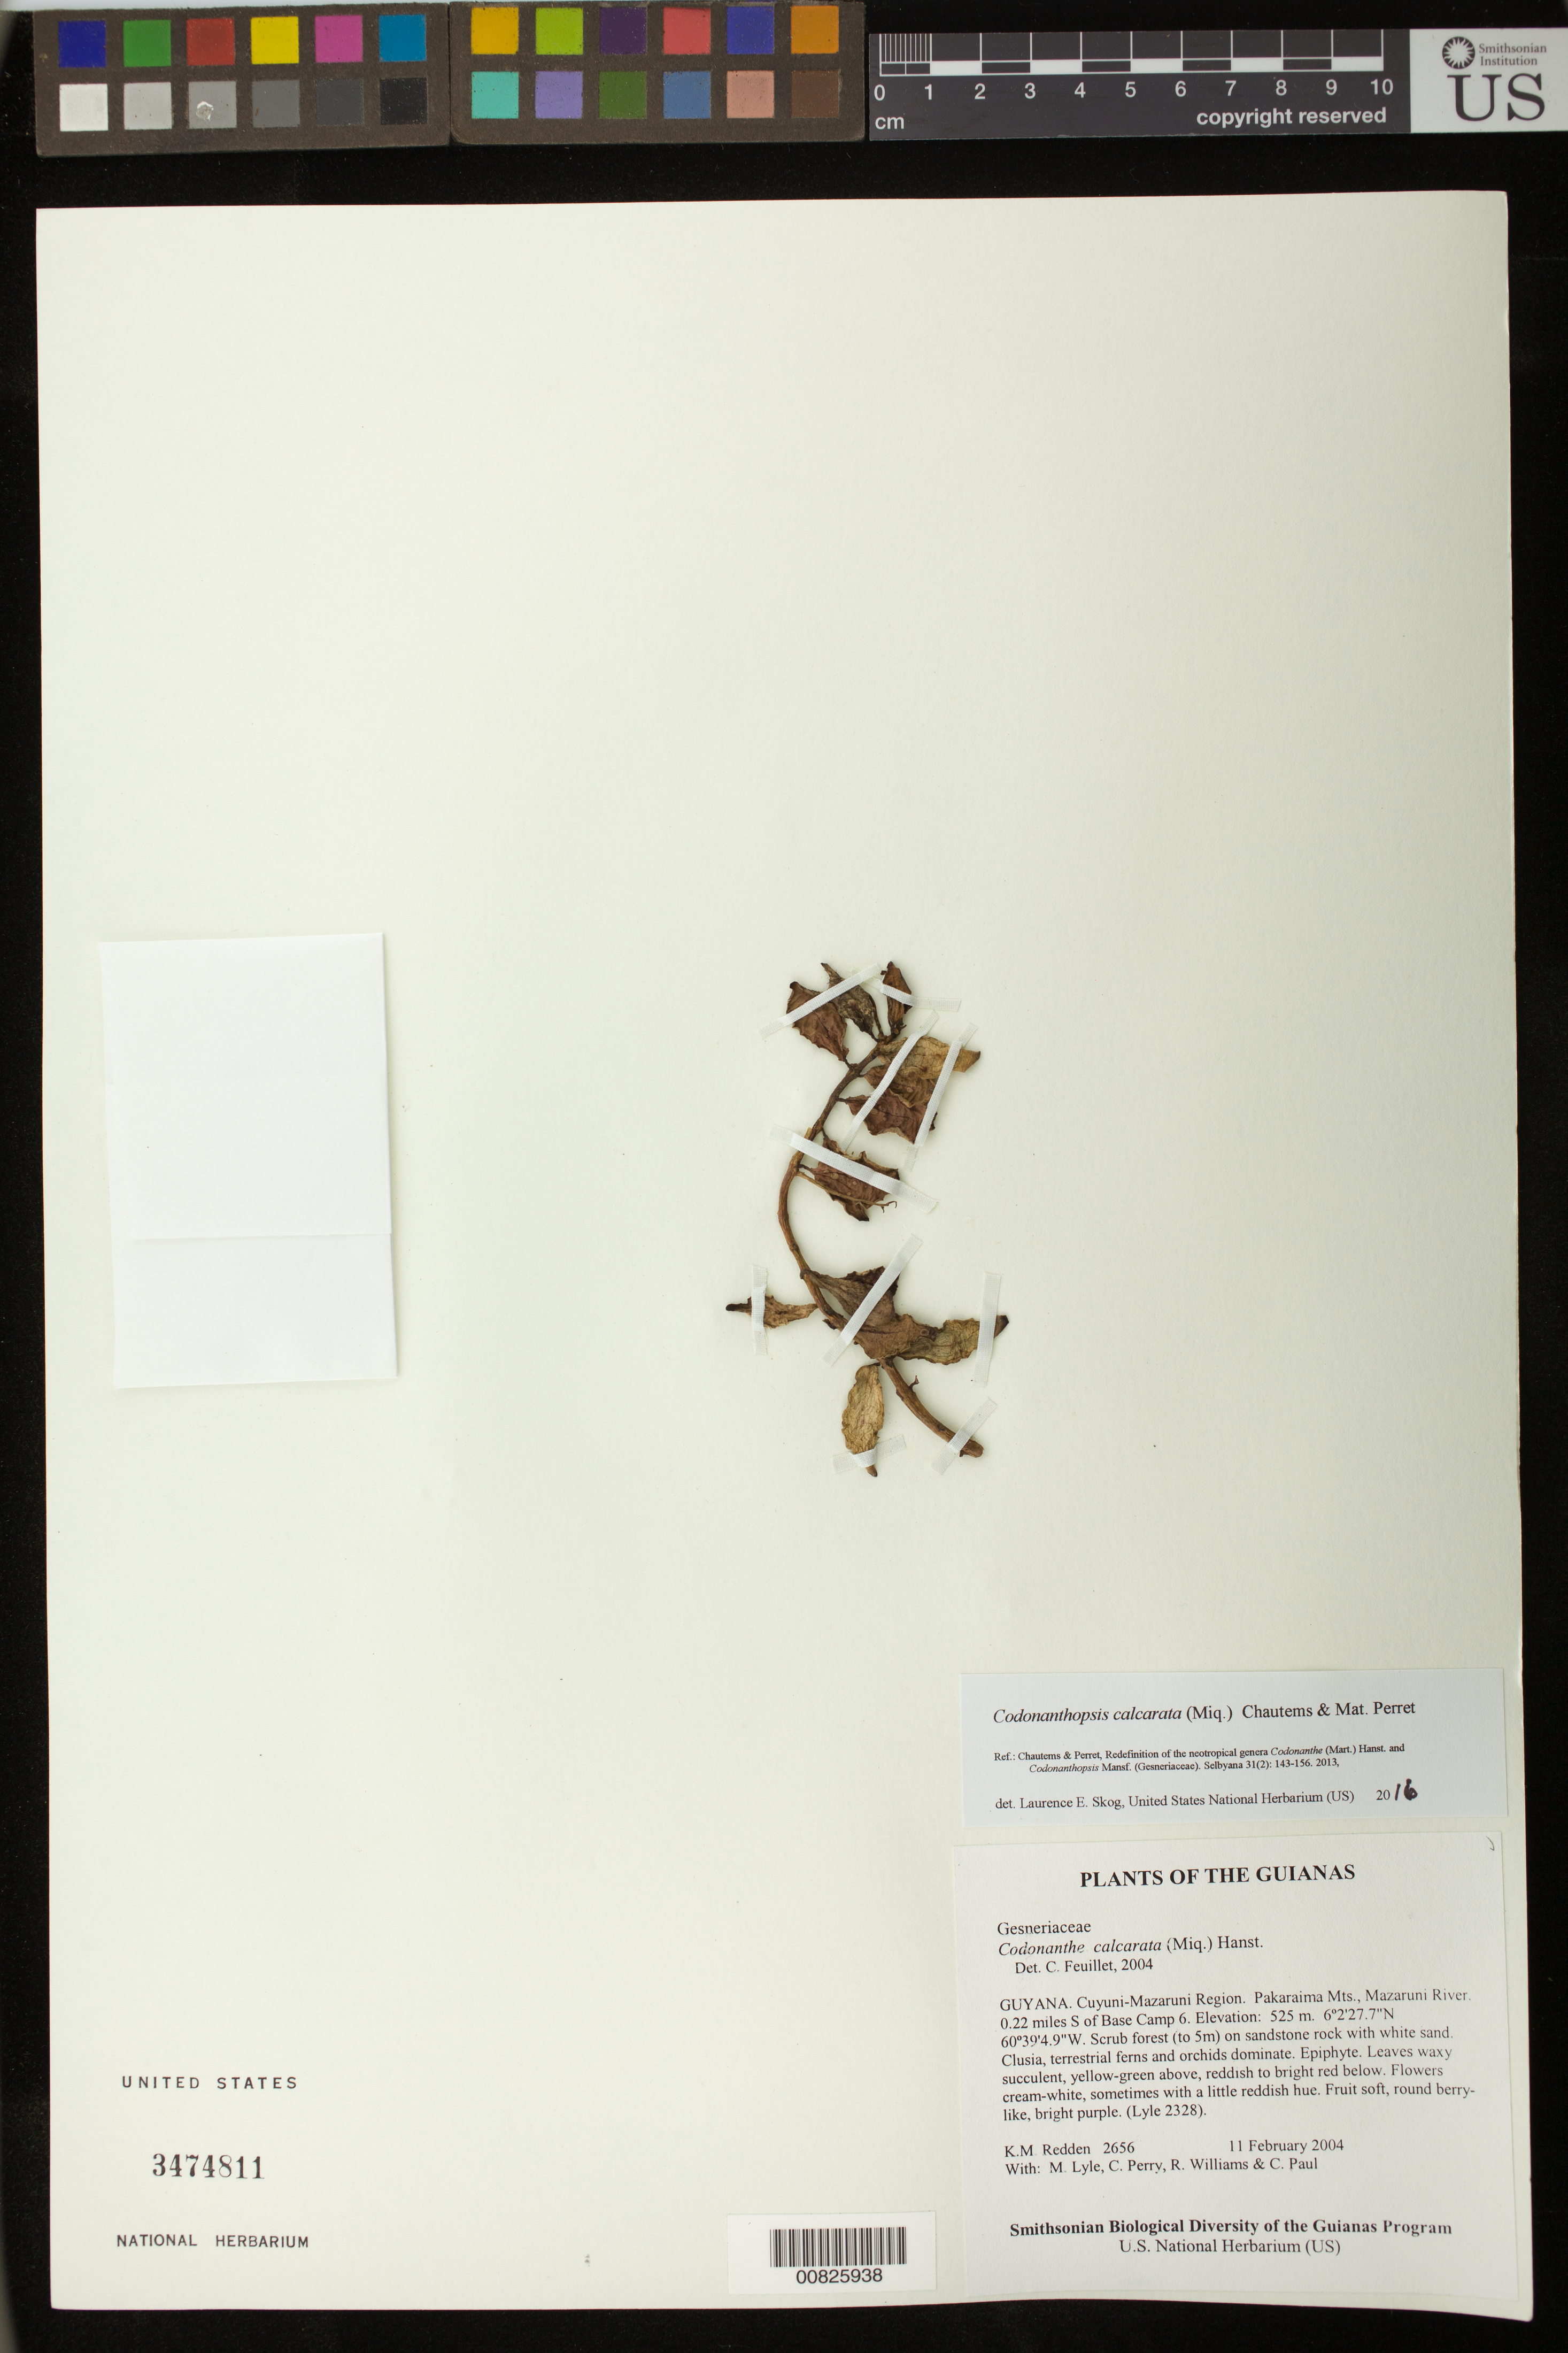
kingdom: Plantae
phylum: Tracheophyta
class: Magnoliopsida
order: Lamiales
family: Gesneriaceae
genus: Codonanthopsis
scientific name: Codonanthopsis calcarata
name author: (Miq.) Chautems & Mat.Perret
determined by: Skog, Laurence E.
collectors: K. M. Redden, M. Lyle, C. Perry, R. Williams & C. Paul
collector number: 2656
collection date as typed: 11 Feb 2004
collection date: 2004-02-11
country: Guyana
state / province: Cuyuni-Mazaruni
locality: Cuyuni-Mazaruni Region. Pakaraima Mts., Mazaruni River. 0.22 miles S of Base Camp 6.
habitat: Scrub forest (to 5 m) on sandstone rock with white sand.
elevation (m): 525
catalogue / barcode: US 3474811